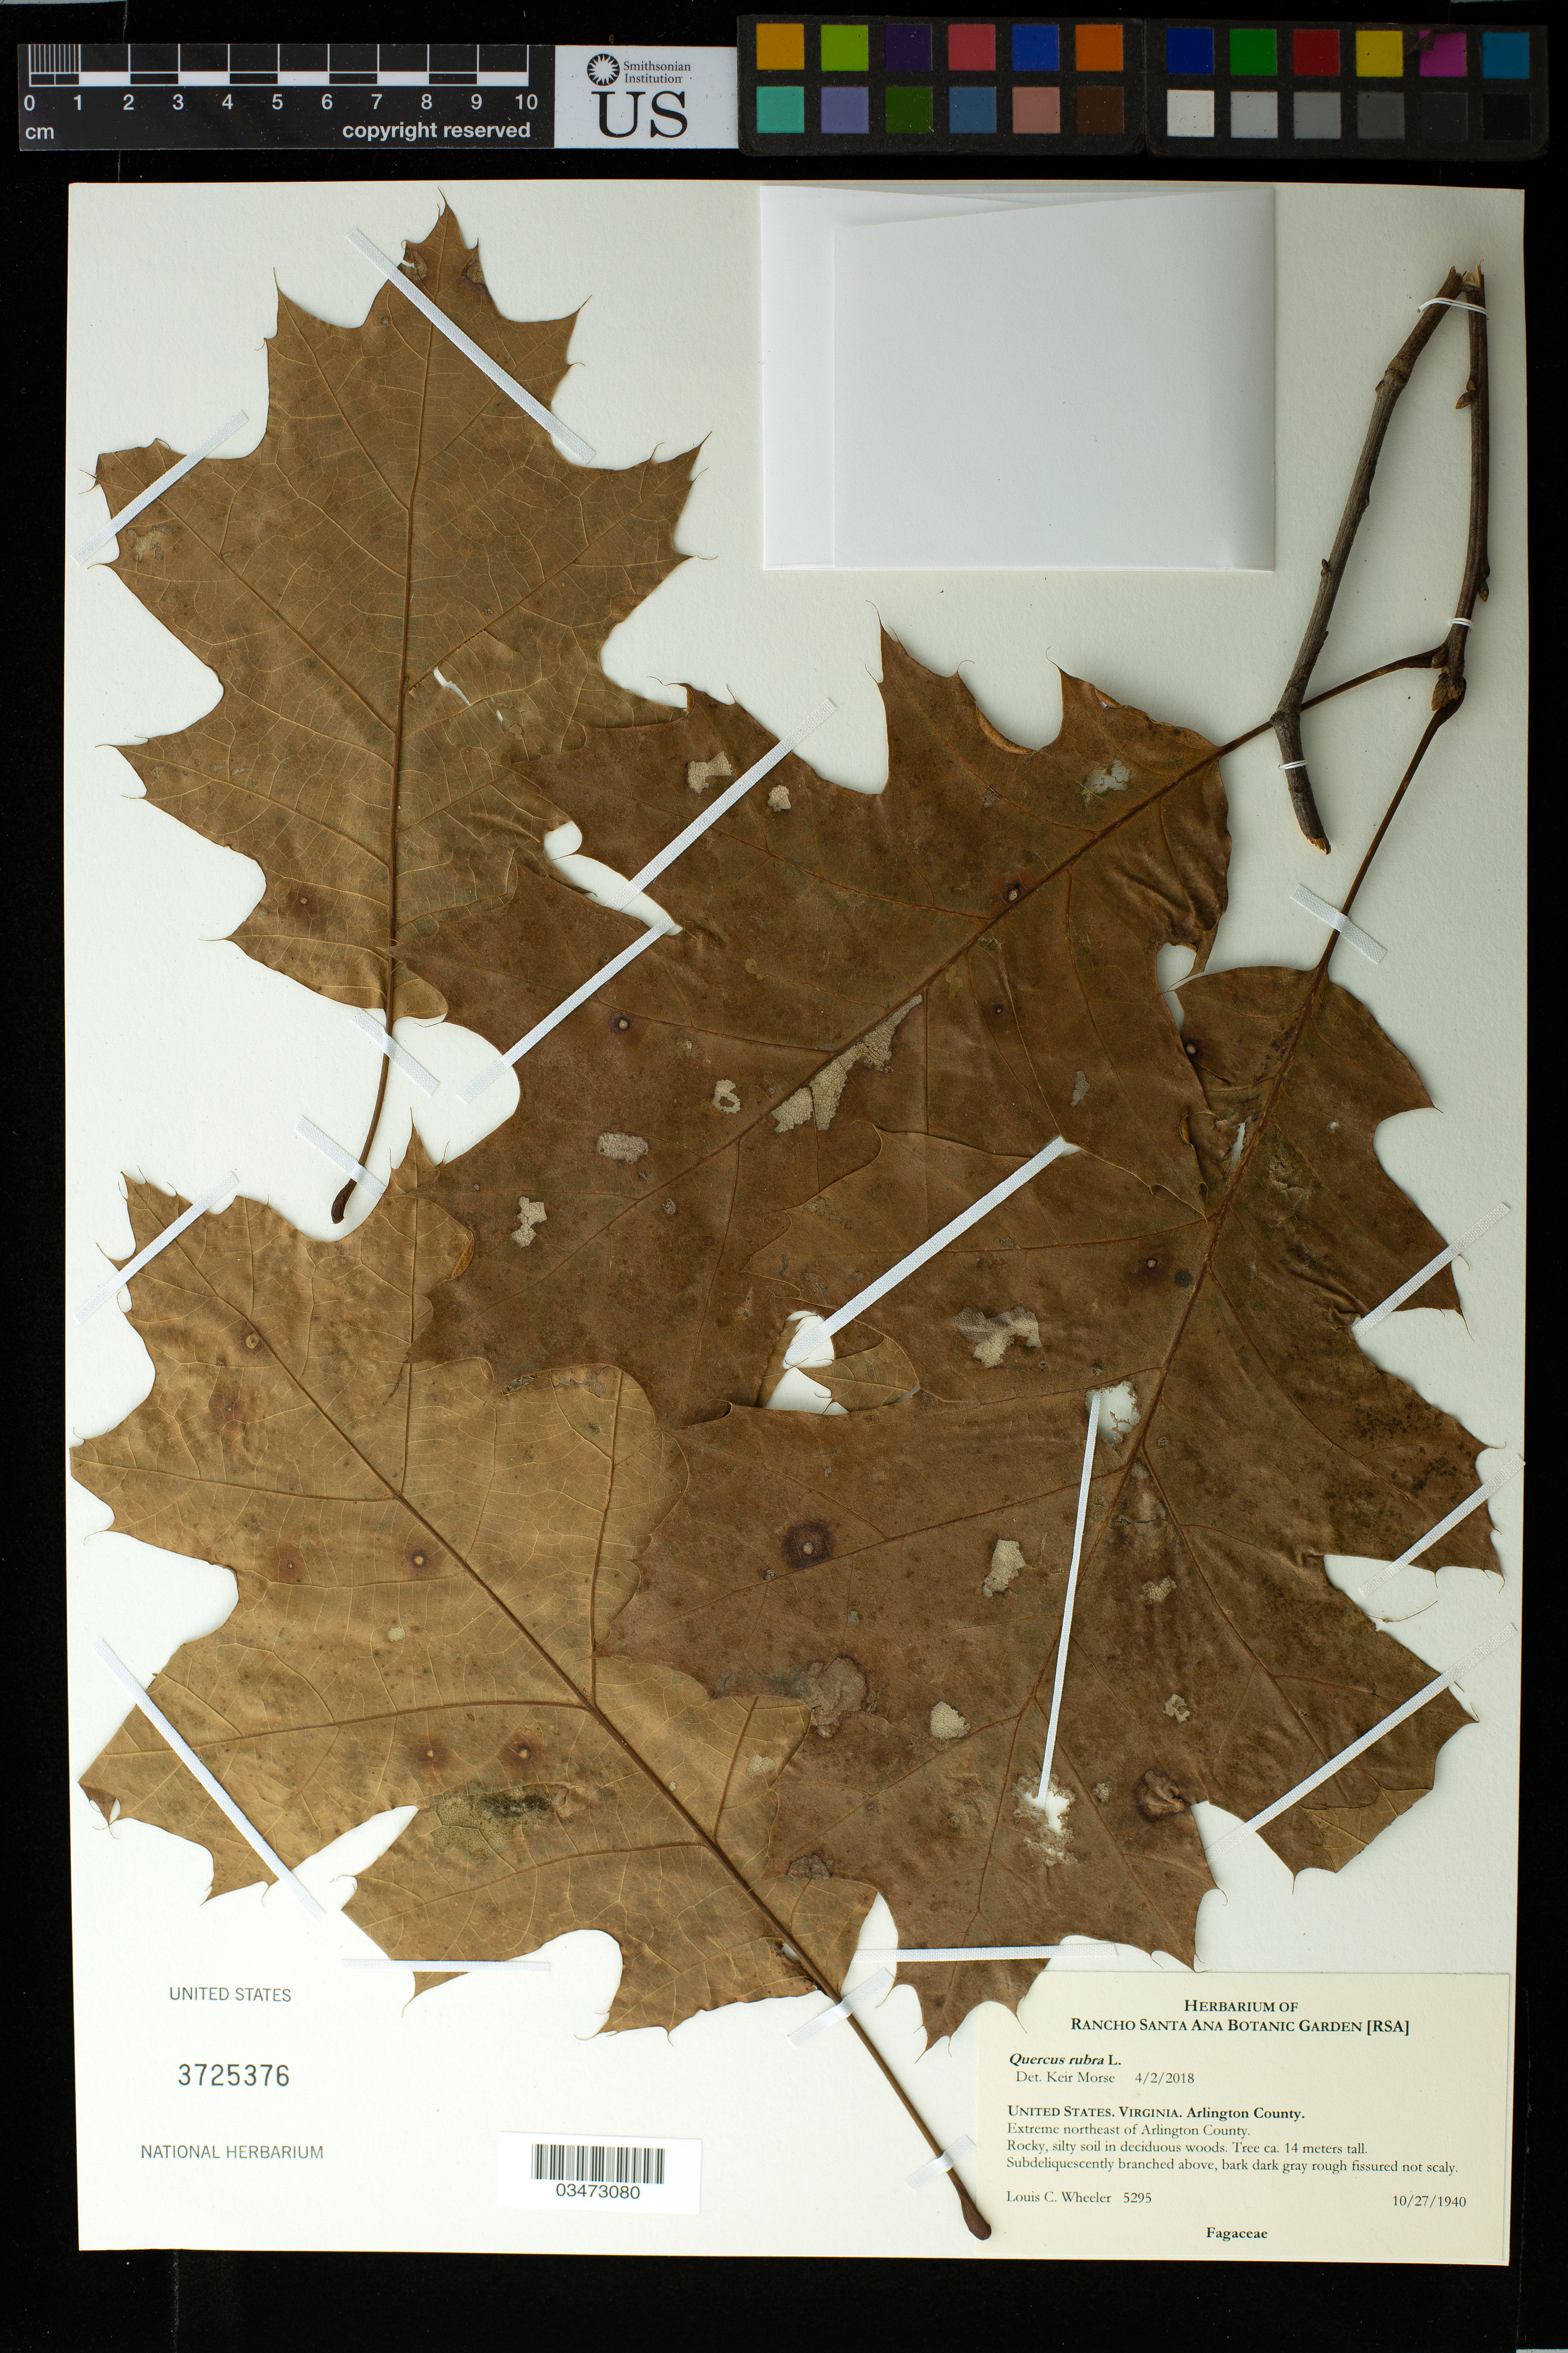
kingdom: Plantae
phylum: Tracheophyta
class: Magnoliopsida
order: Fagales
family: Fagaceae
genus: Quercus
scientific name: Quercus rubra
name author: L.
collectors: L. C. Wheeler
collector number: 5295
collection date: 1940-10-27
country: United States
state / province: Virginia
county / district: Arlington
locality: Arlington County. Extreme northeast of Arlington County.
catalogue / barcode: US 3725376